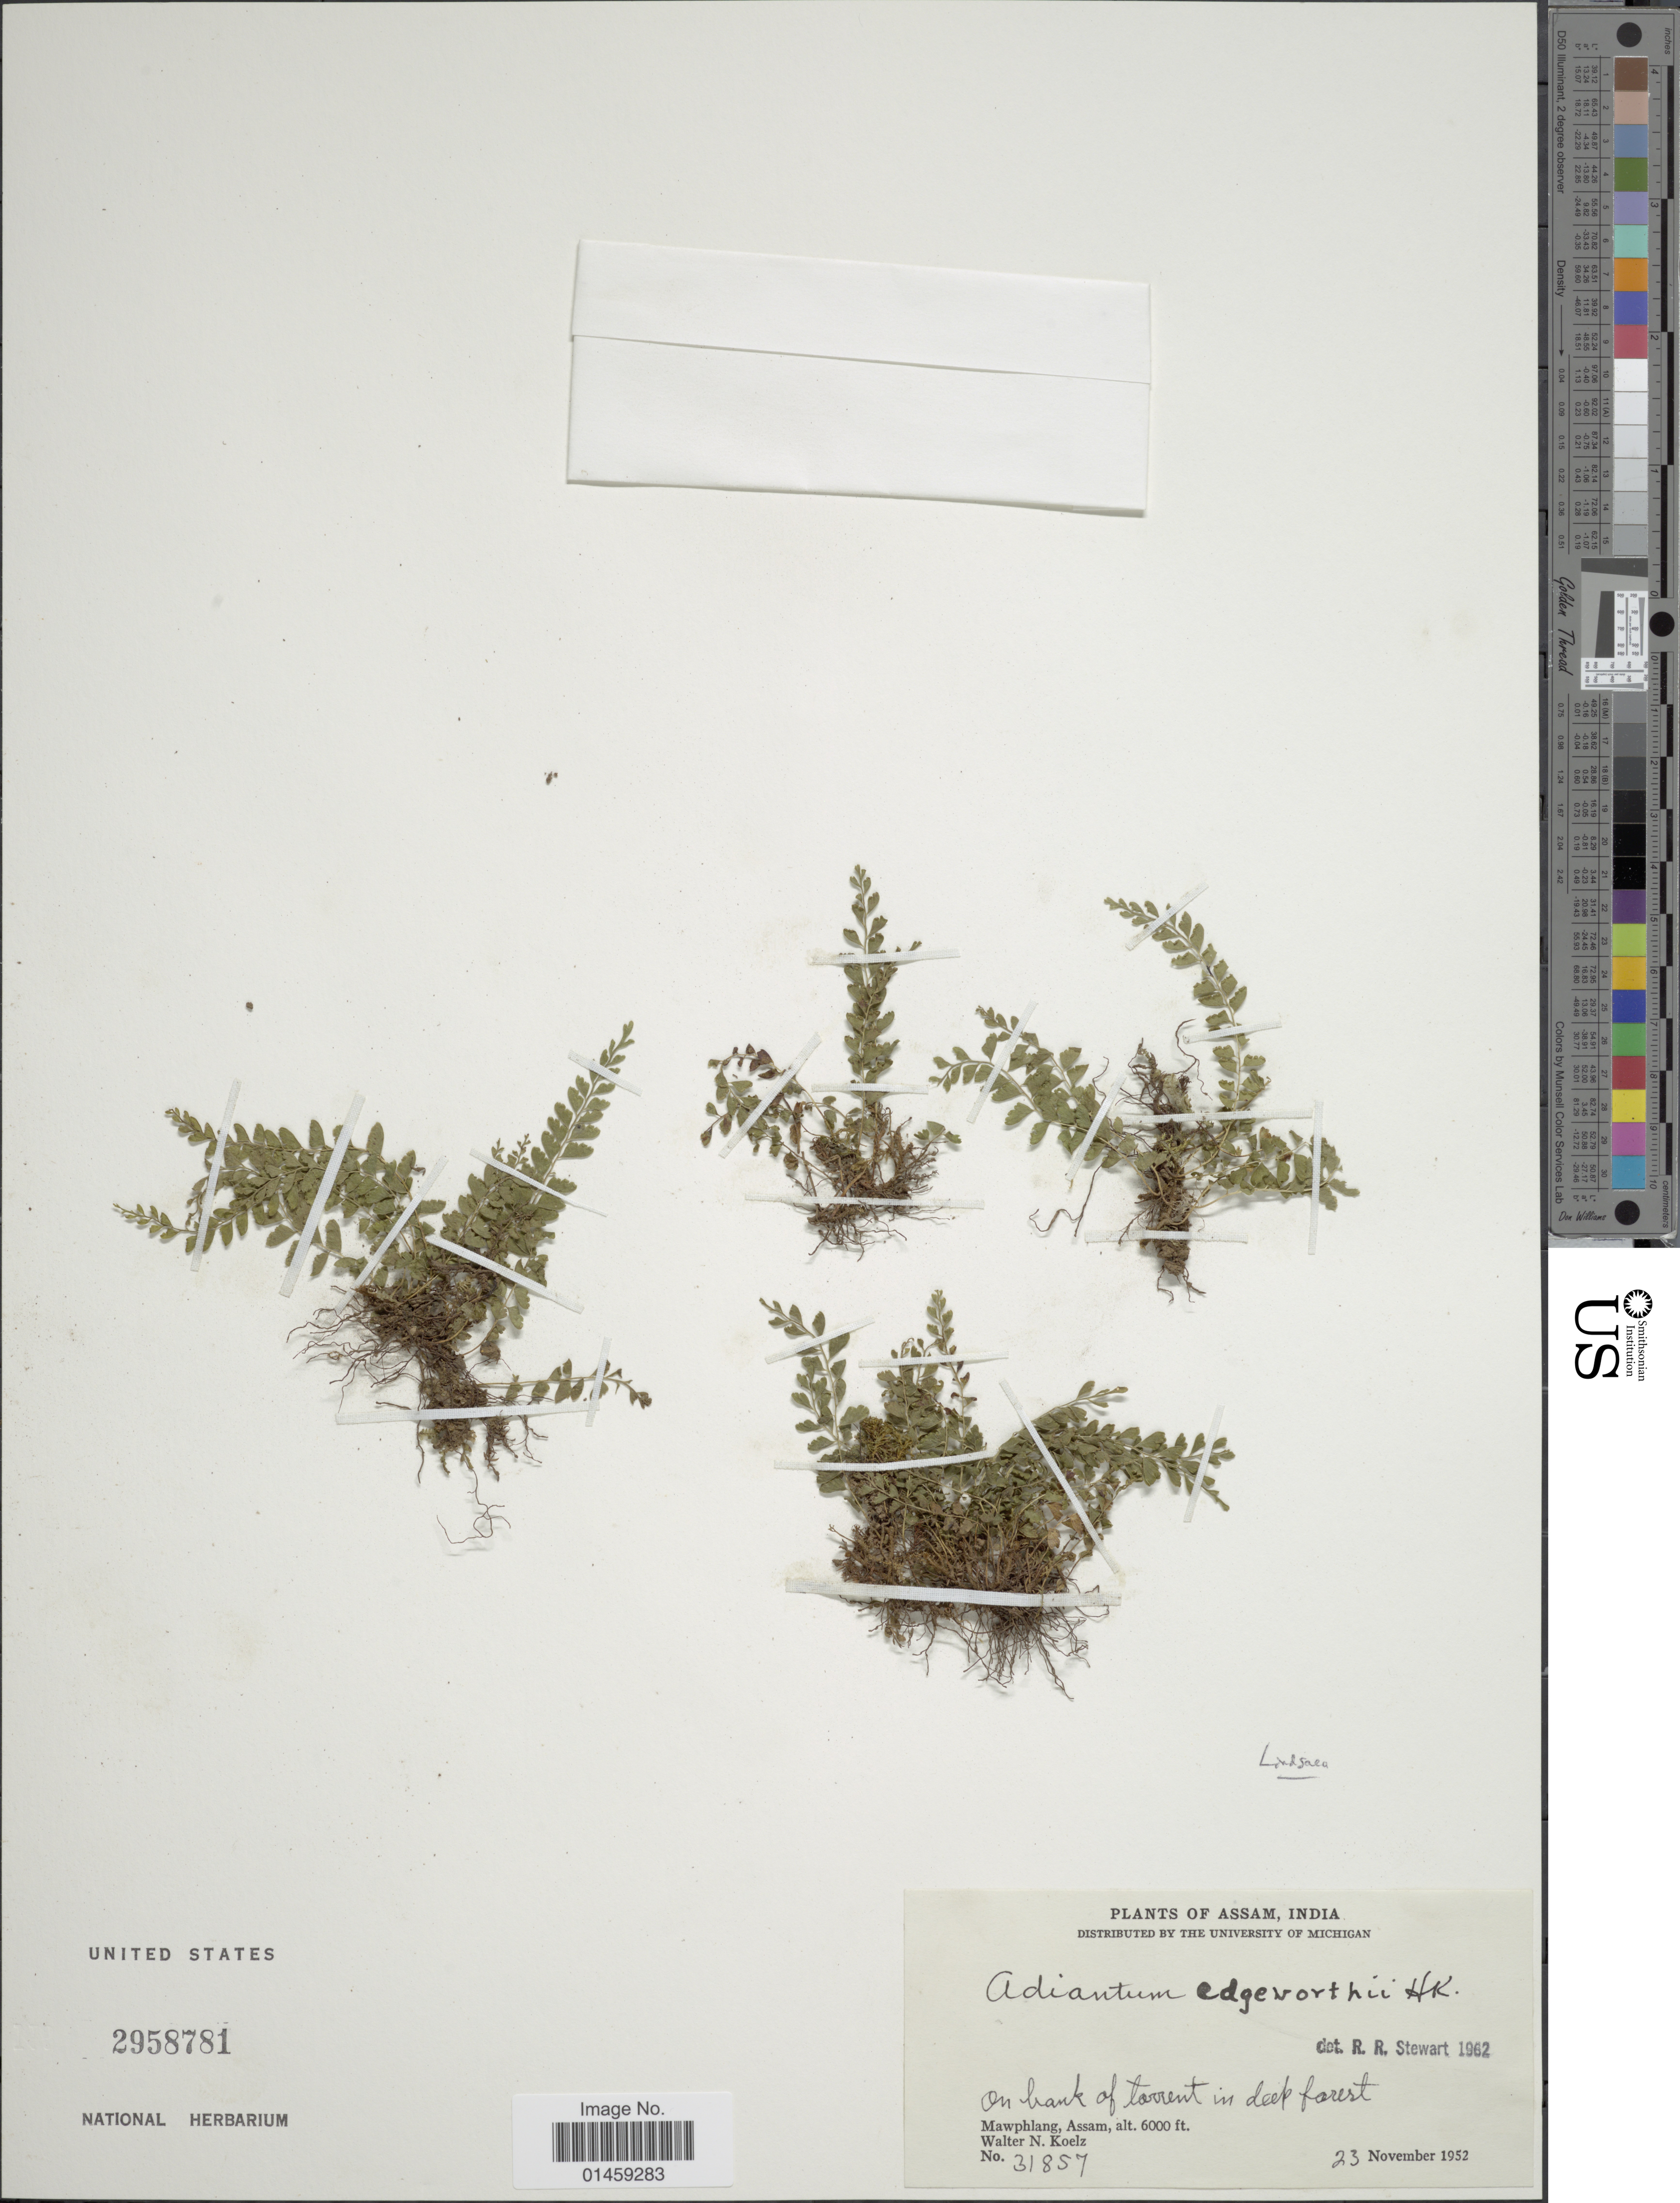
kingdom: Plantae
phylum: Tracheophyta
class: Polypodiopsida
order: Polypodiales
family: Lindsaeaceae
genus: Lindsaea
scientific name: Lindsaea sp.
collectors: W. N. Koelz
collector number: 31857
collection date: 1952-11-23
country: India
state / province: Assam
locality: Mawphlang, Assam.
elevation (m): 1829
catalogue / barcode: US 2958781